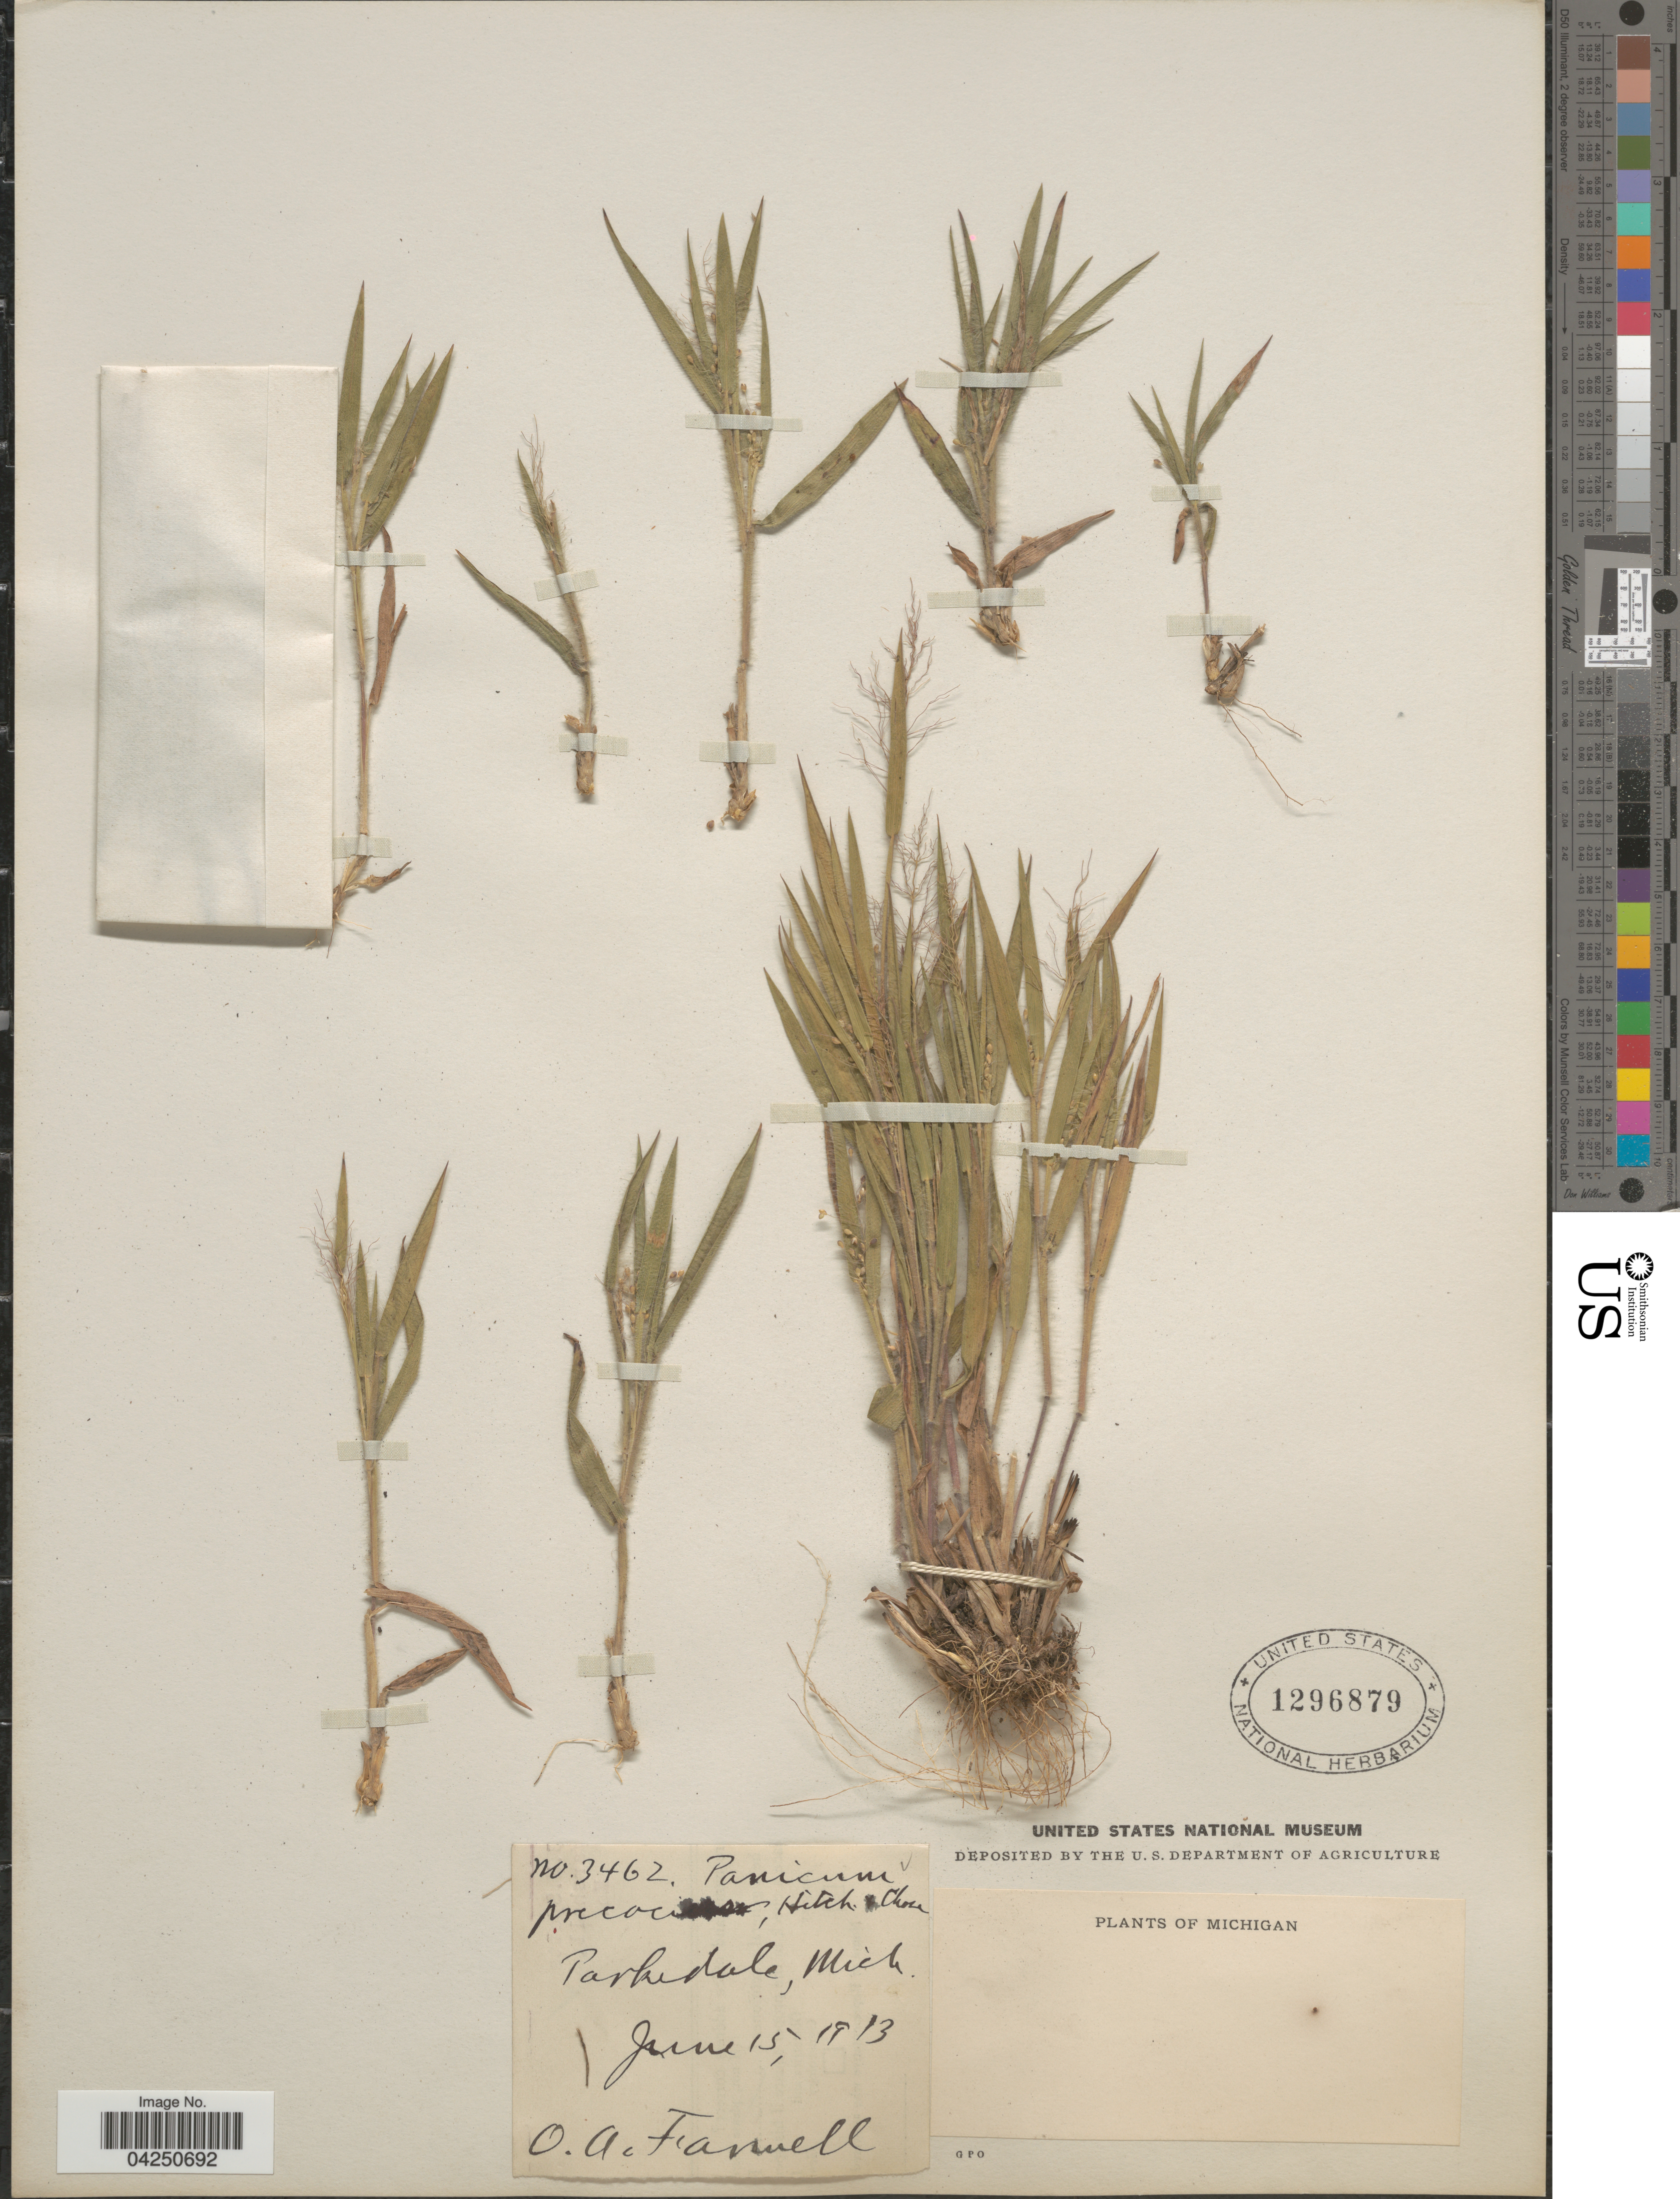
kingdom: Plantae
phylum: Tracheophyta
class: Liliopsida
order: Poales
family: Poaceae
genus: Dichanthelium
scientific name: Dichanthelium acuminatum var. acuminatum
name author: (Sw.) Gould & C.A. Clark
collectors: O. Farwell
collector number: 3462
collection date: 1913-06-15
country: United States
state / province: Michigan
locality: Parkedale.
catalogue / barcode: US 1296879